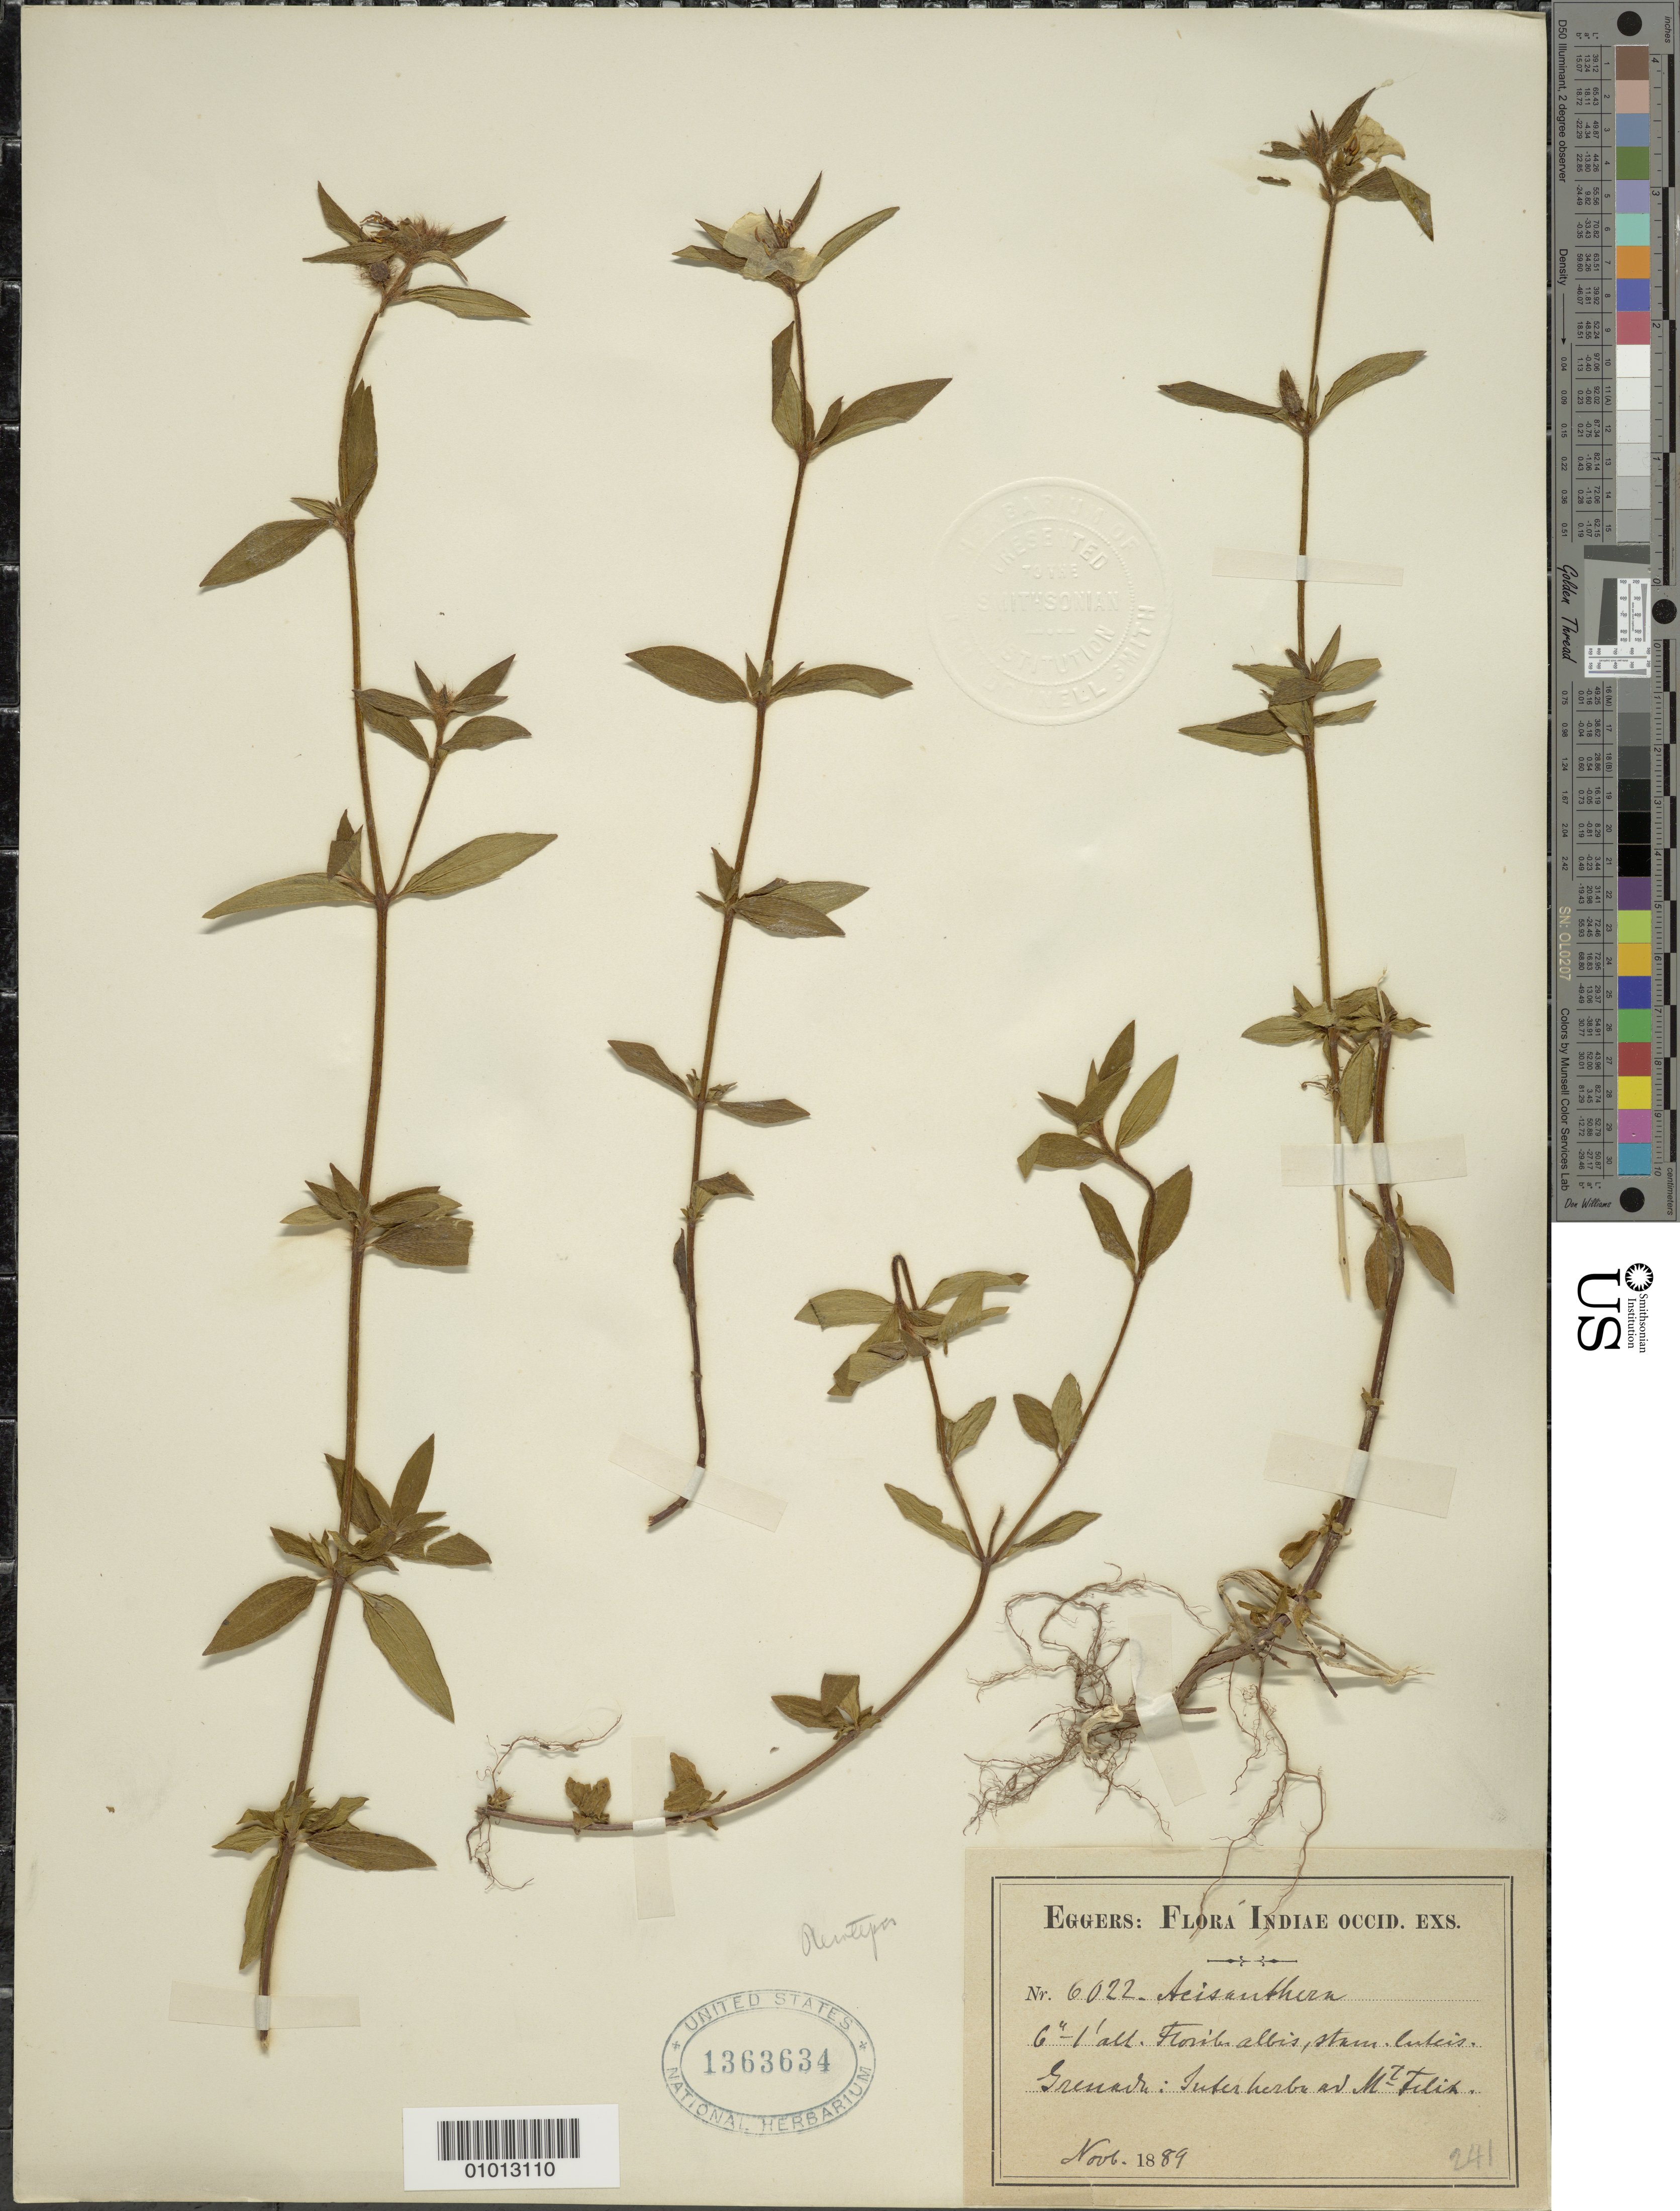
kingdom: Plantae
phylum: Tracheophyta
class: Magnoliopsida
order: Myrtales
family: Melastomataceae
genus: Pterolepis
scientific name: Pterolepis glomerata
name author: (Rottb.) Miq.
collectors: H. F. A. von Eggers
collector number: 6022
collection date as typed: Nov 1889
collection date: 1889-11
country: Grenada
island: Grenada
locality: Mt. Felix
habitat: Inter herba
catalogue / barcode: US 1363634